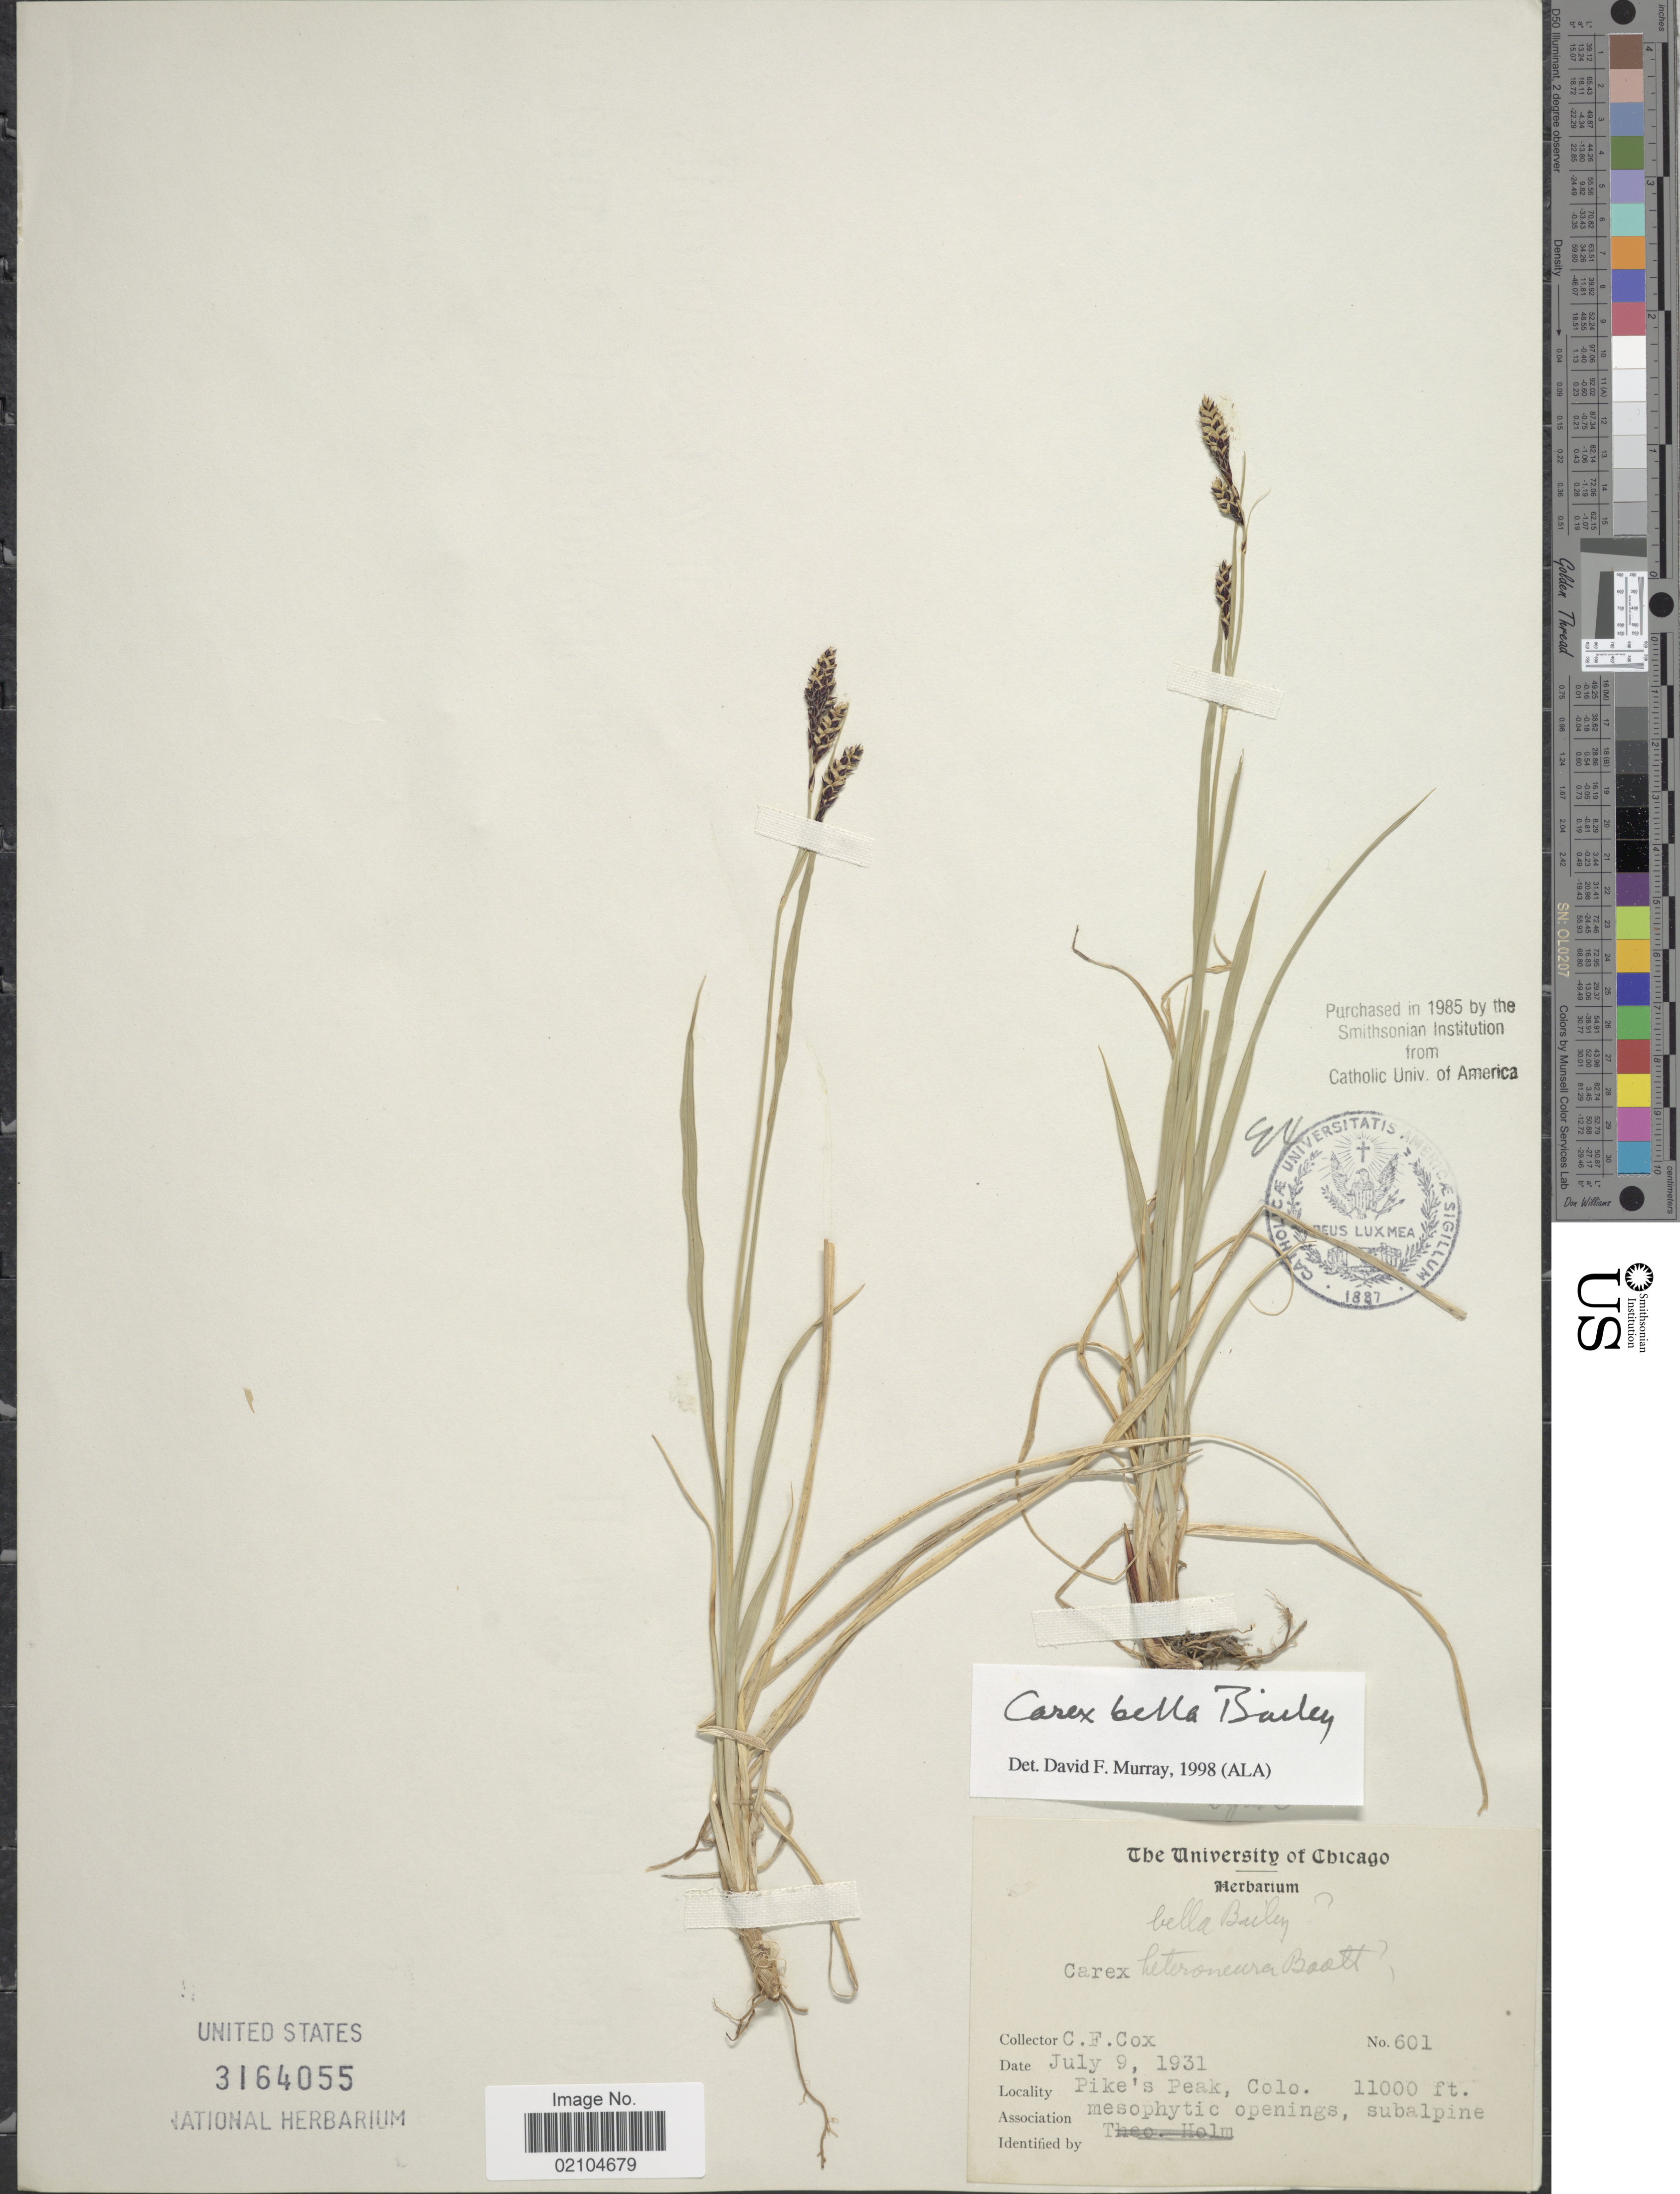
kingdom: Plantae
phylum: Tracheophyta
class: Liliopsida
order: Poales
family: Cyperaceae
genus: Carex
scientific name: Carex bella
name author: L.H. Bailey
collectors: C. Cox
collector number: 601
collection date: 1931-07-09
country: United States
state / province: Colorado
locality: Pike's Peak, Colo.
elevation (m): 3353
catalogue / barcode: US 3164055